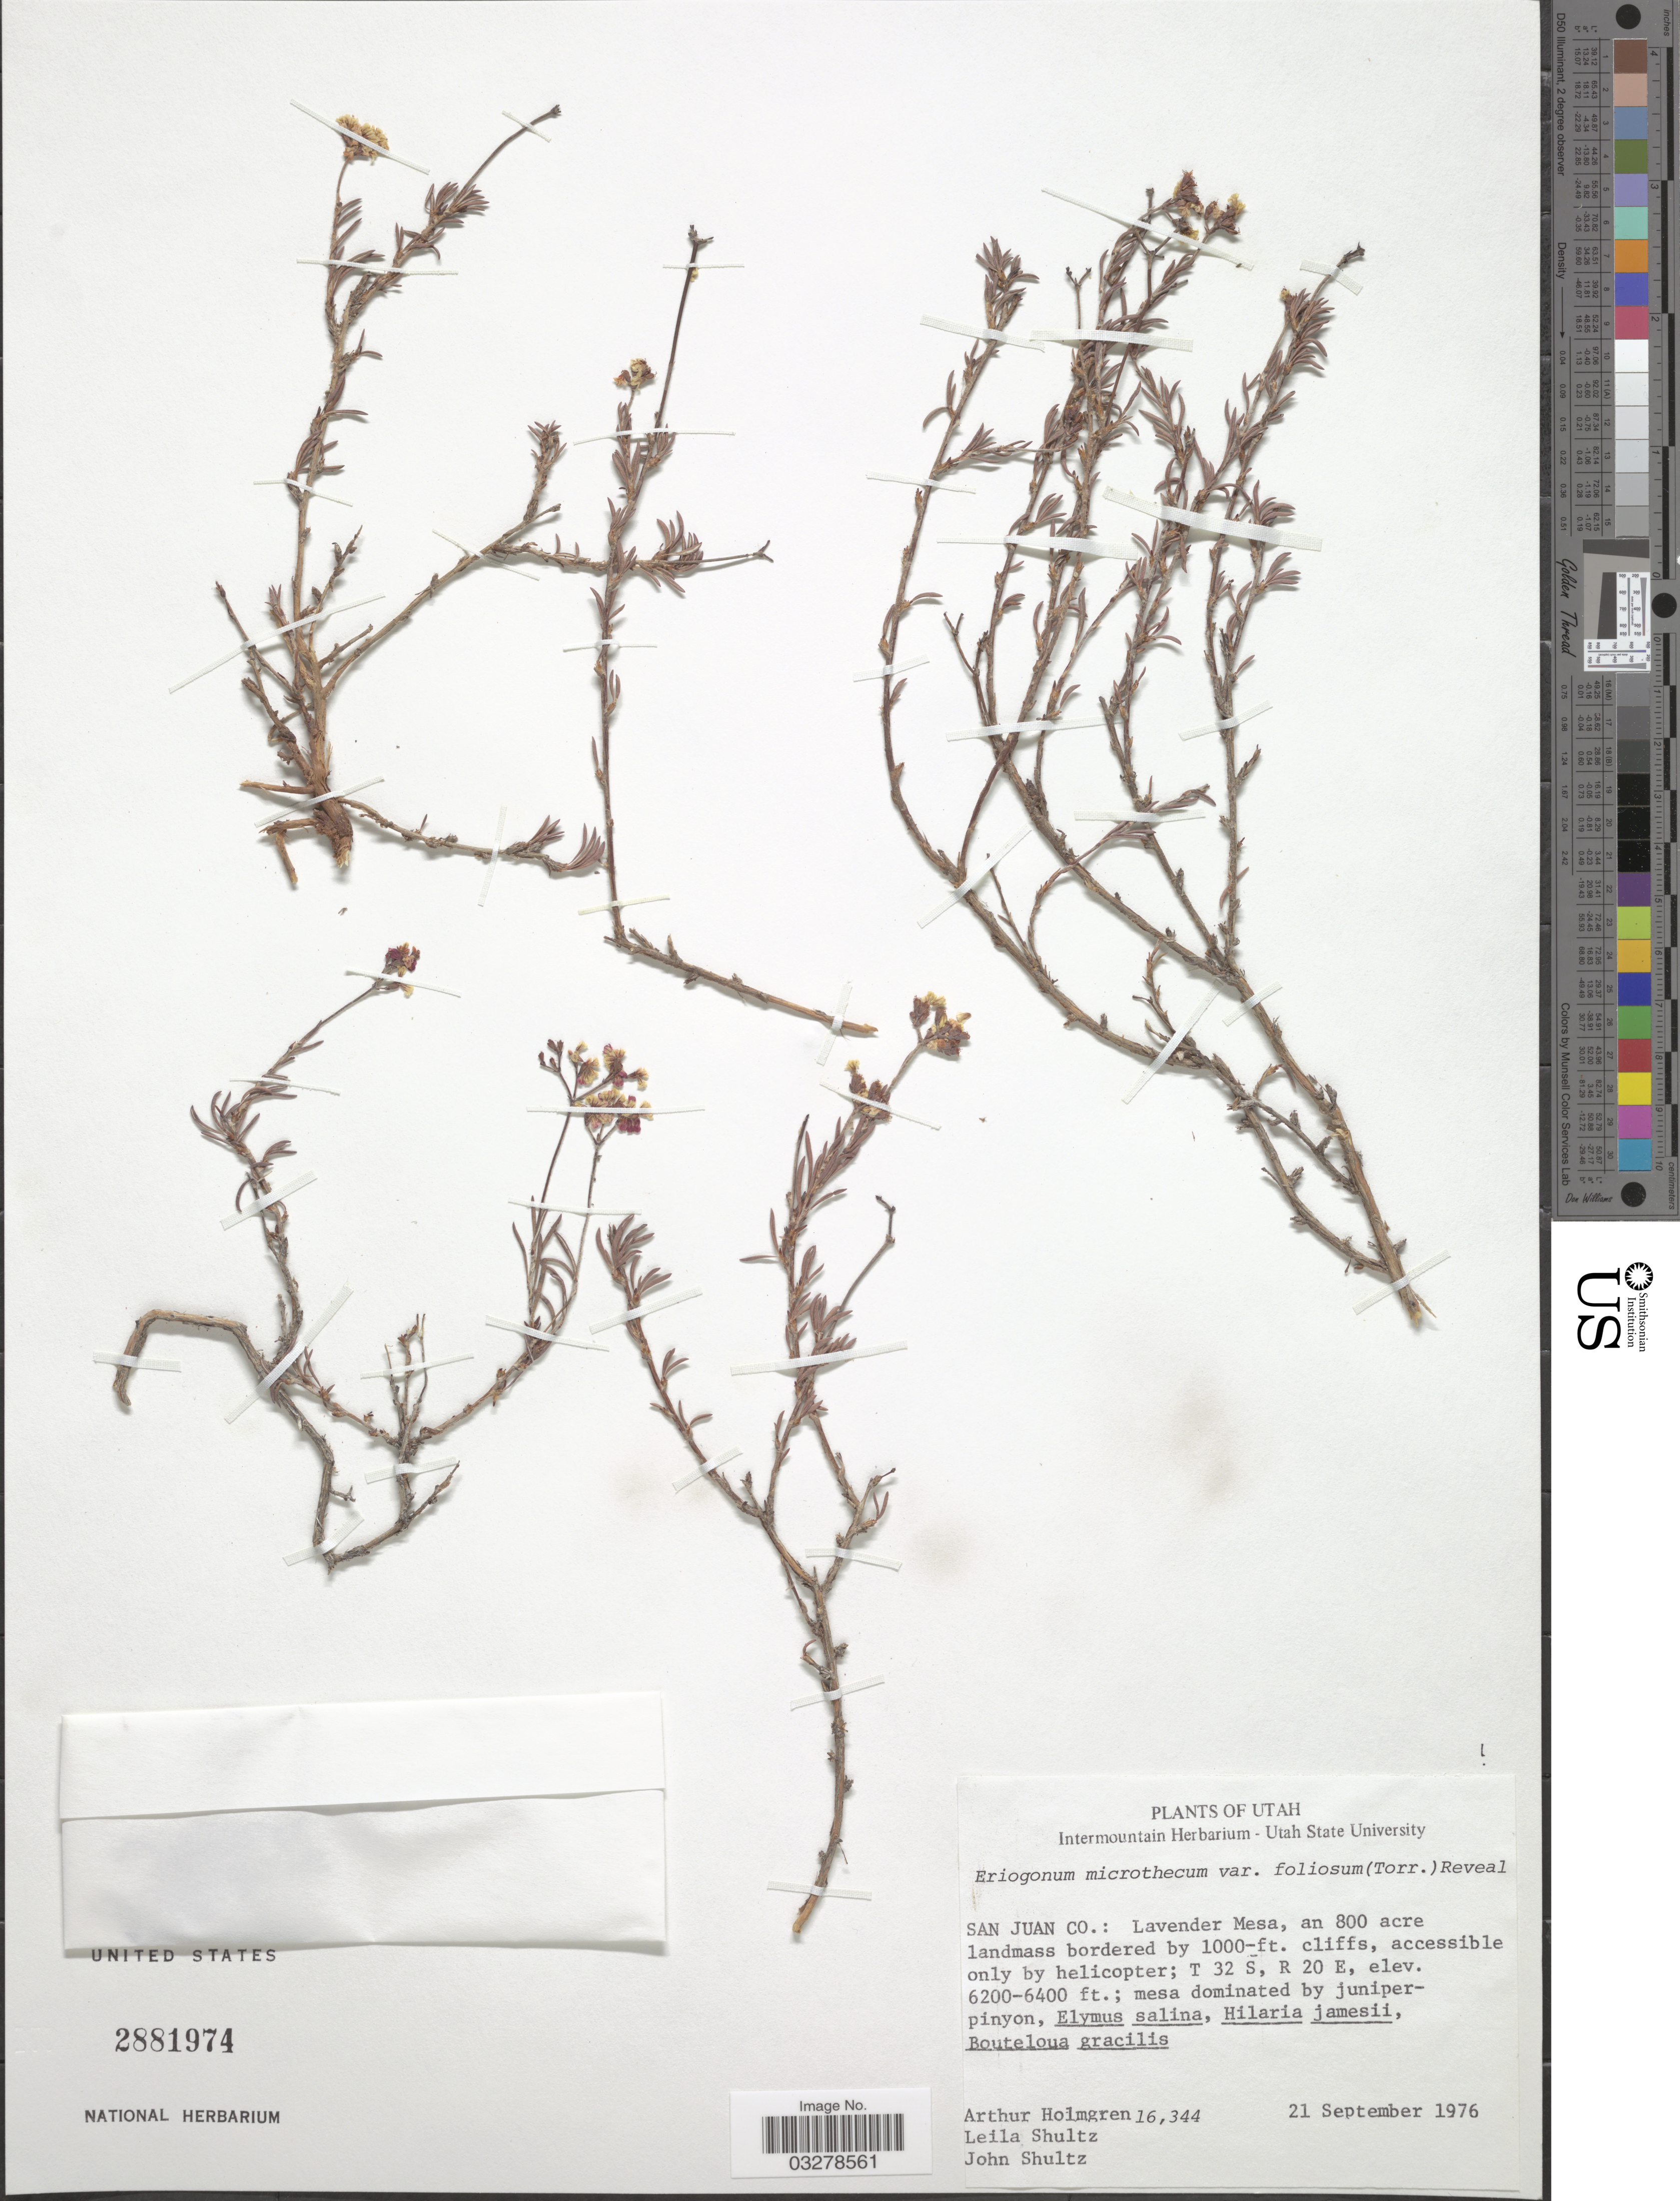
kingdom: Plantae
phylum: Tracheophyta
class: Magnoliopsida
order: Caryophyllales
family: Polygonaceae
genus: Eriogonum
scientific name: Eriogonum microtheca var. foliosum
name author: (Torr. & A. Gray) Reveal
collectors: A. H. Holmgren, L. Shultz & J. Shultz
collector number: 16344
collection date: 1976-09-21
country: United States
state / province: Utah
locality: San Juan Co.: Lavender Mesa; T 32 S, R 20 E.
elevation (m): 1890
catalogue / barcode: US 2881974